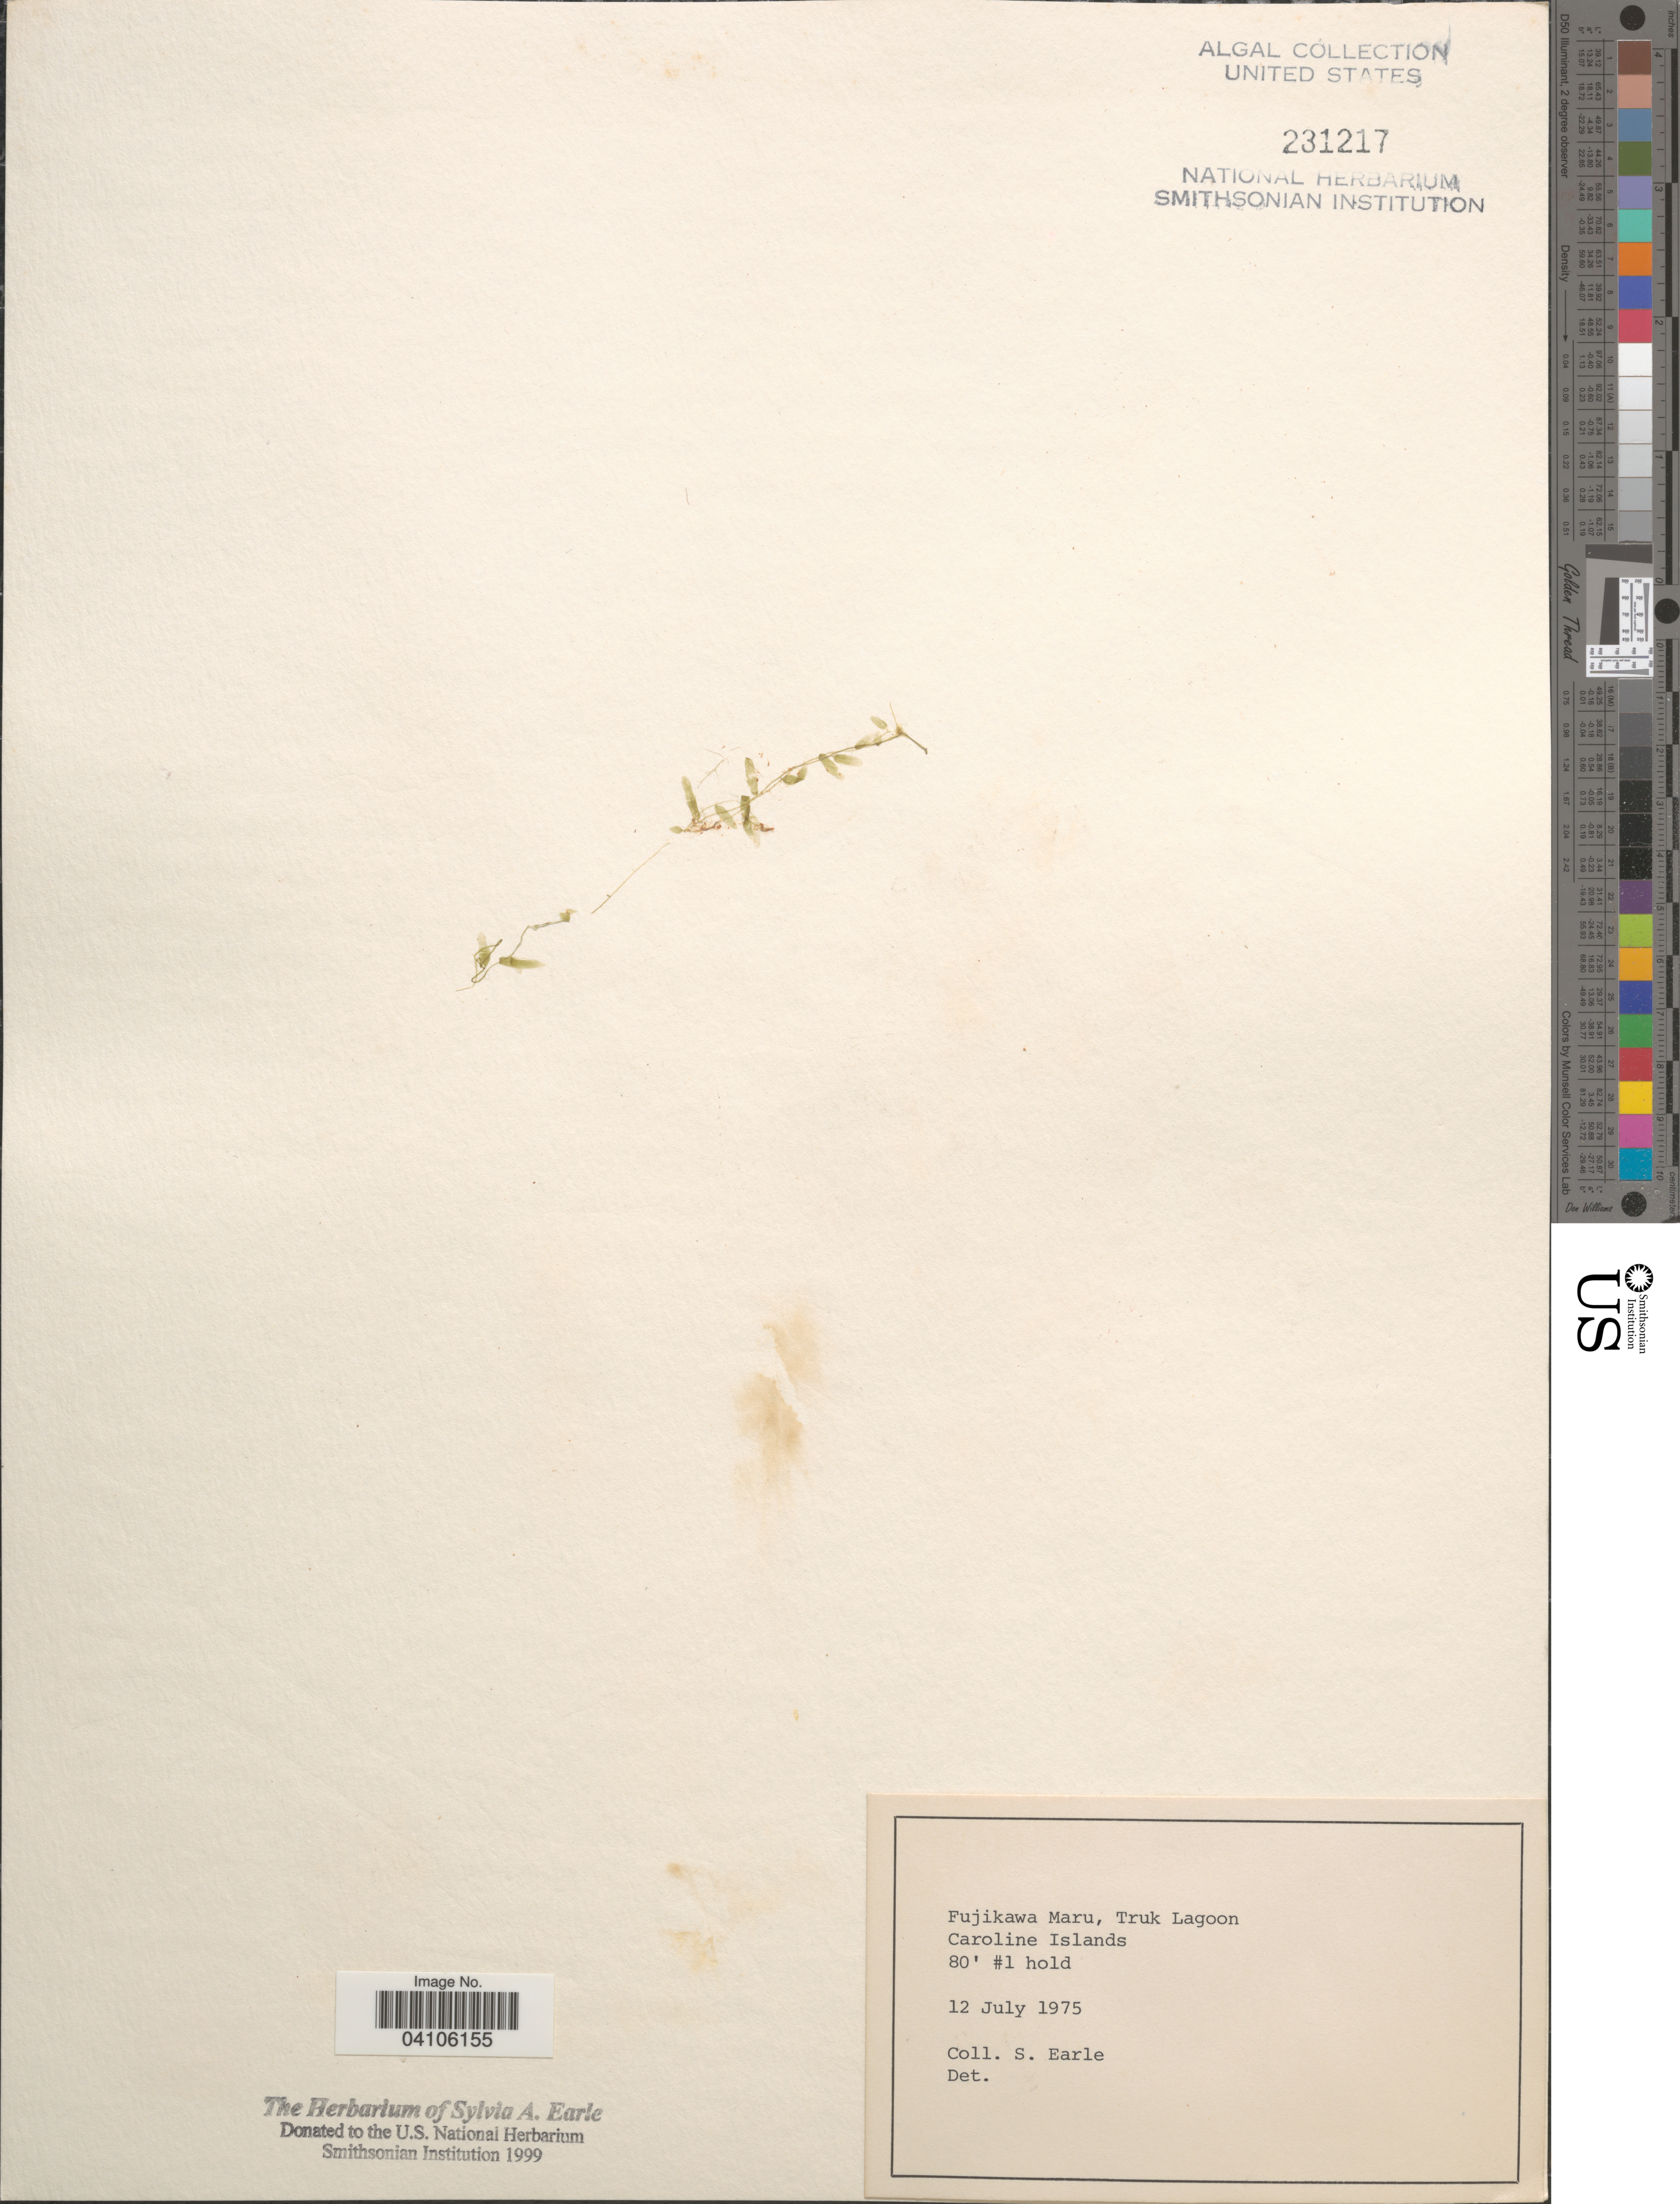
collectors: S. A. Earle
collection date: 1975-07-12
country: Micronesia, Federated States of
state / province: Truk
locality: Fujikawa Maru, Truk Lagoon. Caroline Islands. #1 hold.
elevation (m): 24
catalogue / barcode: US 231217